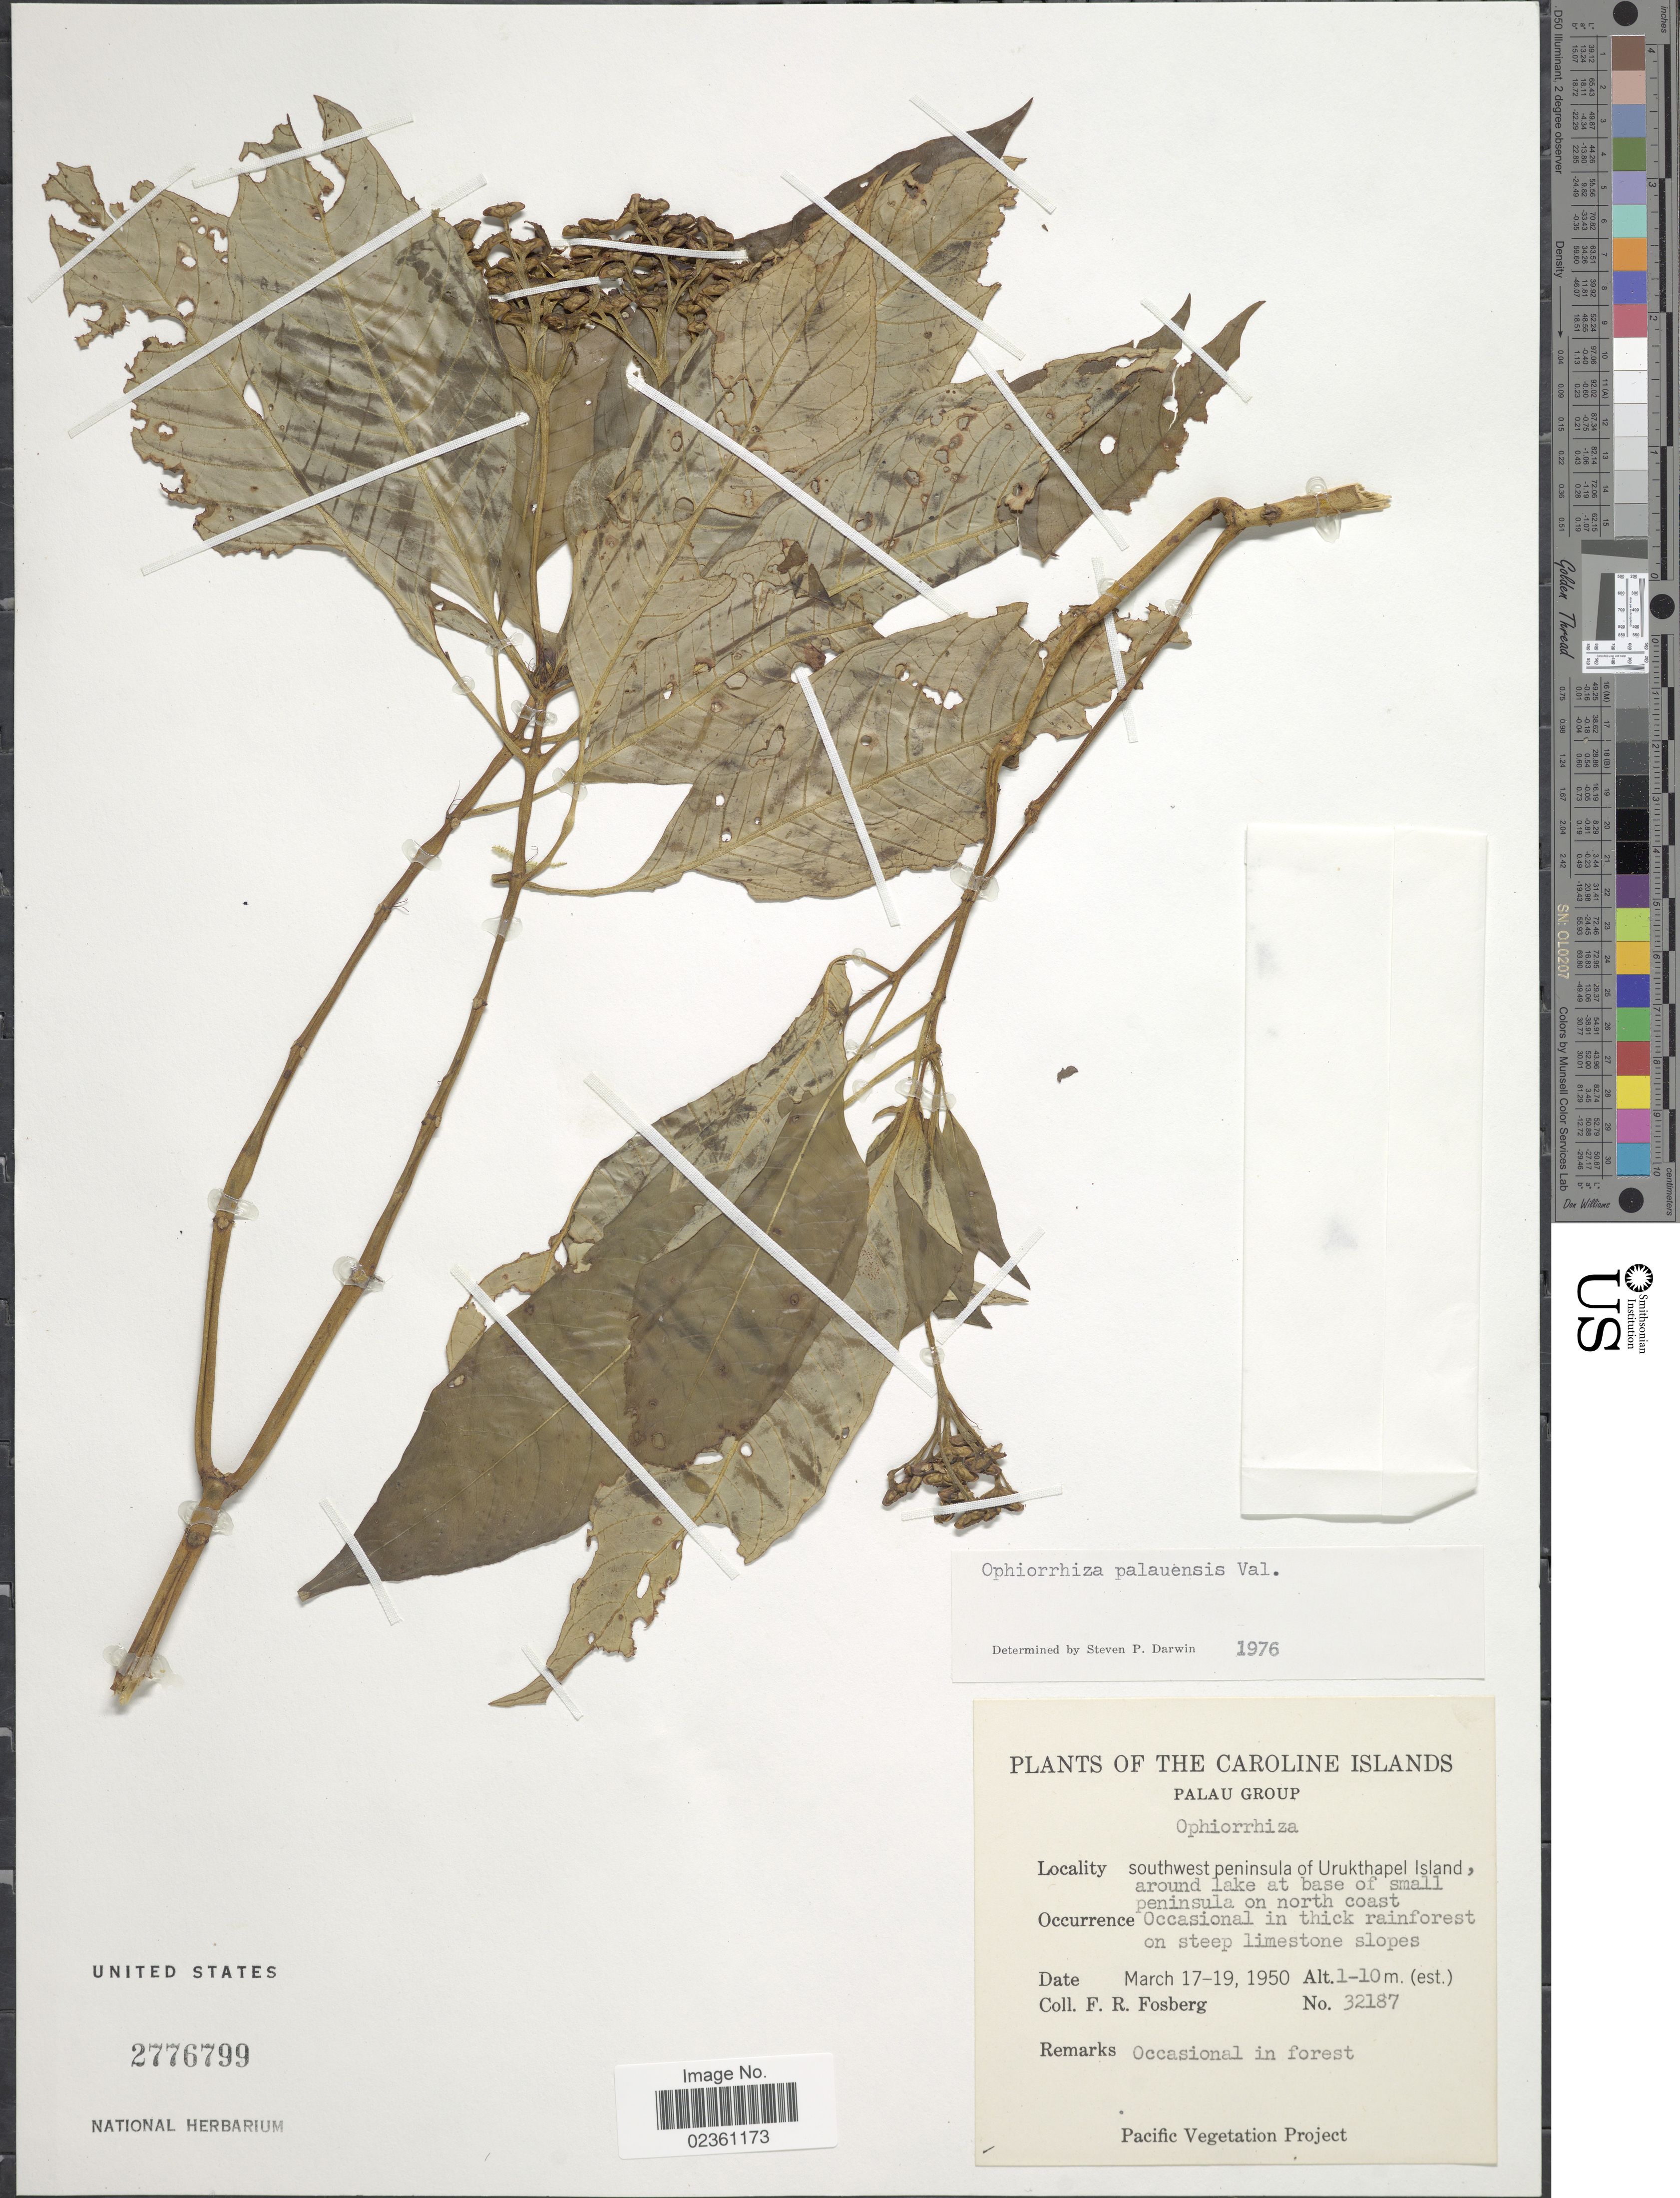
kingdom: Plantae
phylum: Tracheophyta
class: Magnoliopsida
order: Gentianales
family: Rubiaceae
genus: Ophiorrhiza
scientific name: Ophiorrhiza palauensis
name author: Valeton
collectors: F. R. Fosberg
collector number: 32187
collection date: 1950-03-17/1950-03-19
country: Palau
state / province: Koror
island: Ngeruktabel [Urukthapel]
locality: The Caroline Islands, Palau Group, southwest peninsula of Urukthapel Island, around lake at base of small peninsula on north coast, Occasional in thick rainforest on steep limestone slopes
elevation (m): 1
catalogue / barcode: US 2776799